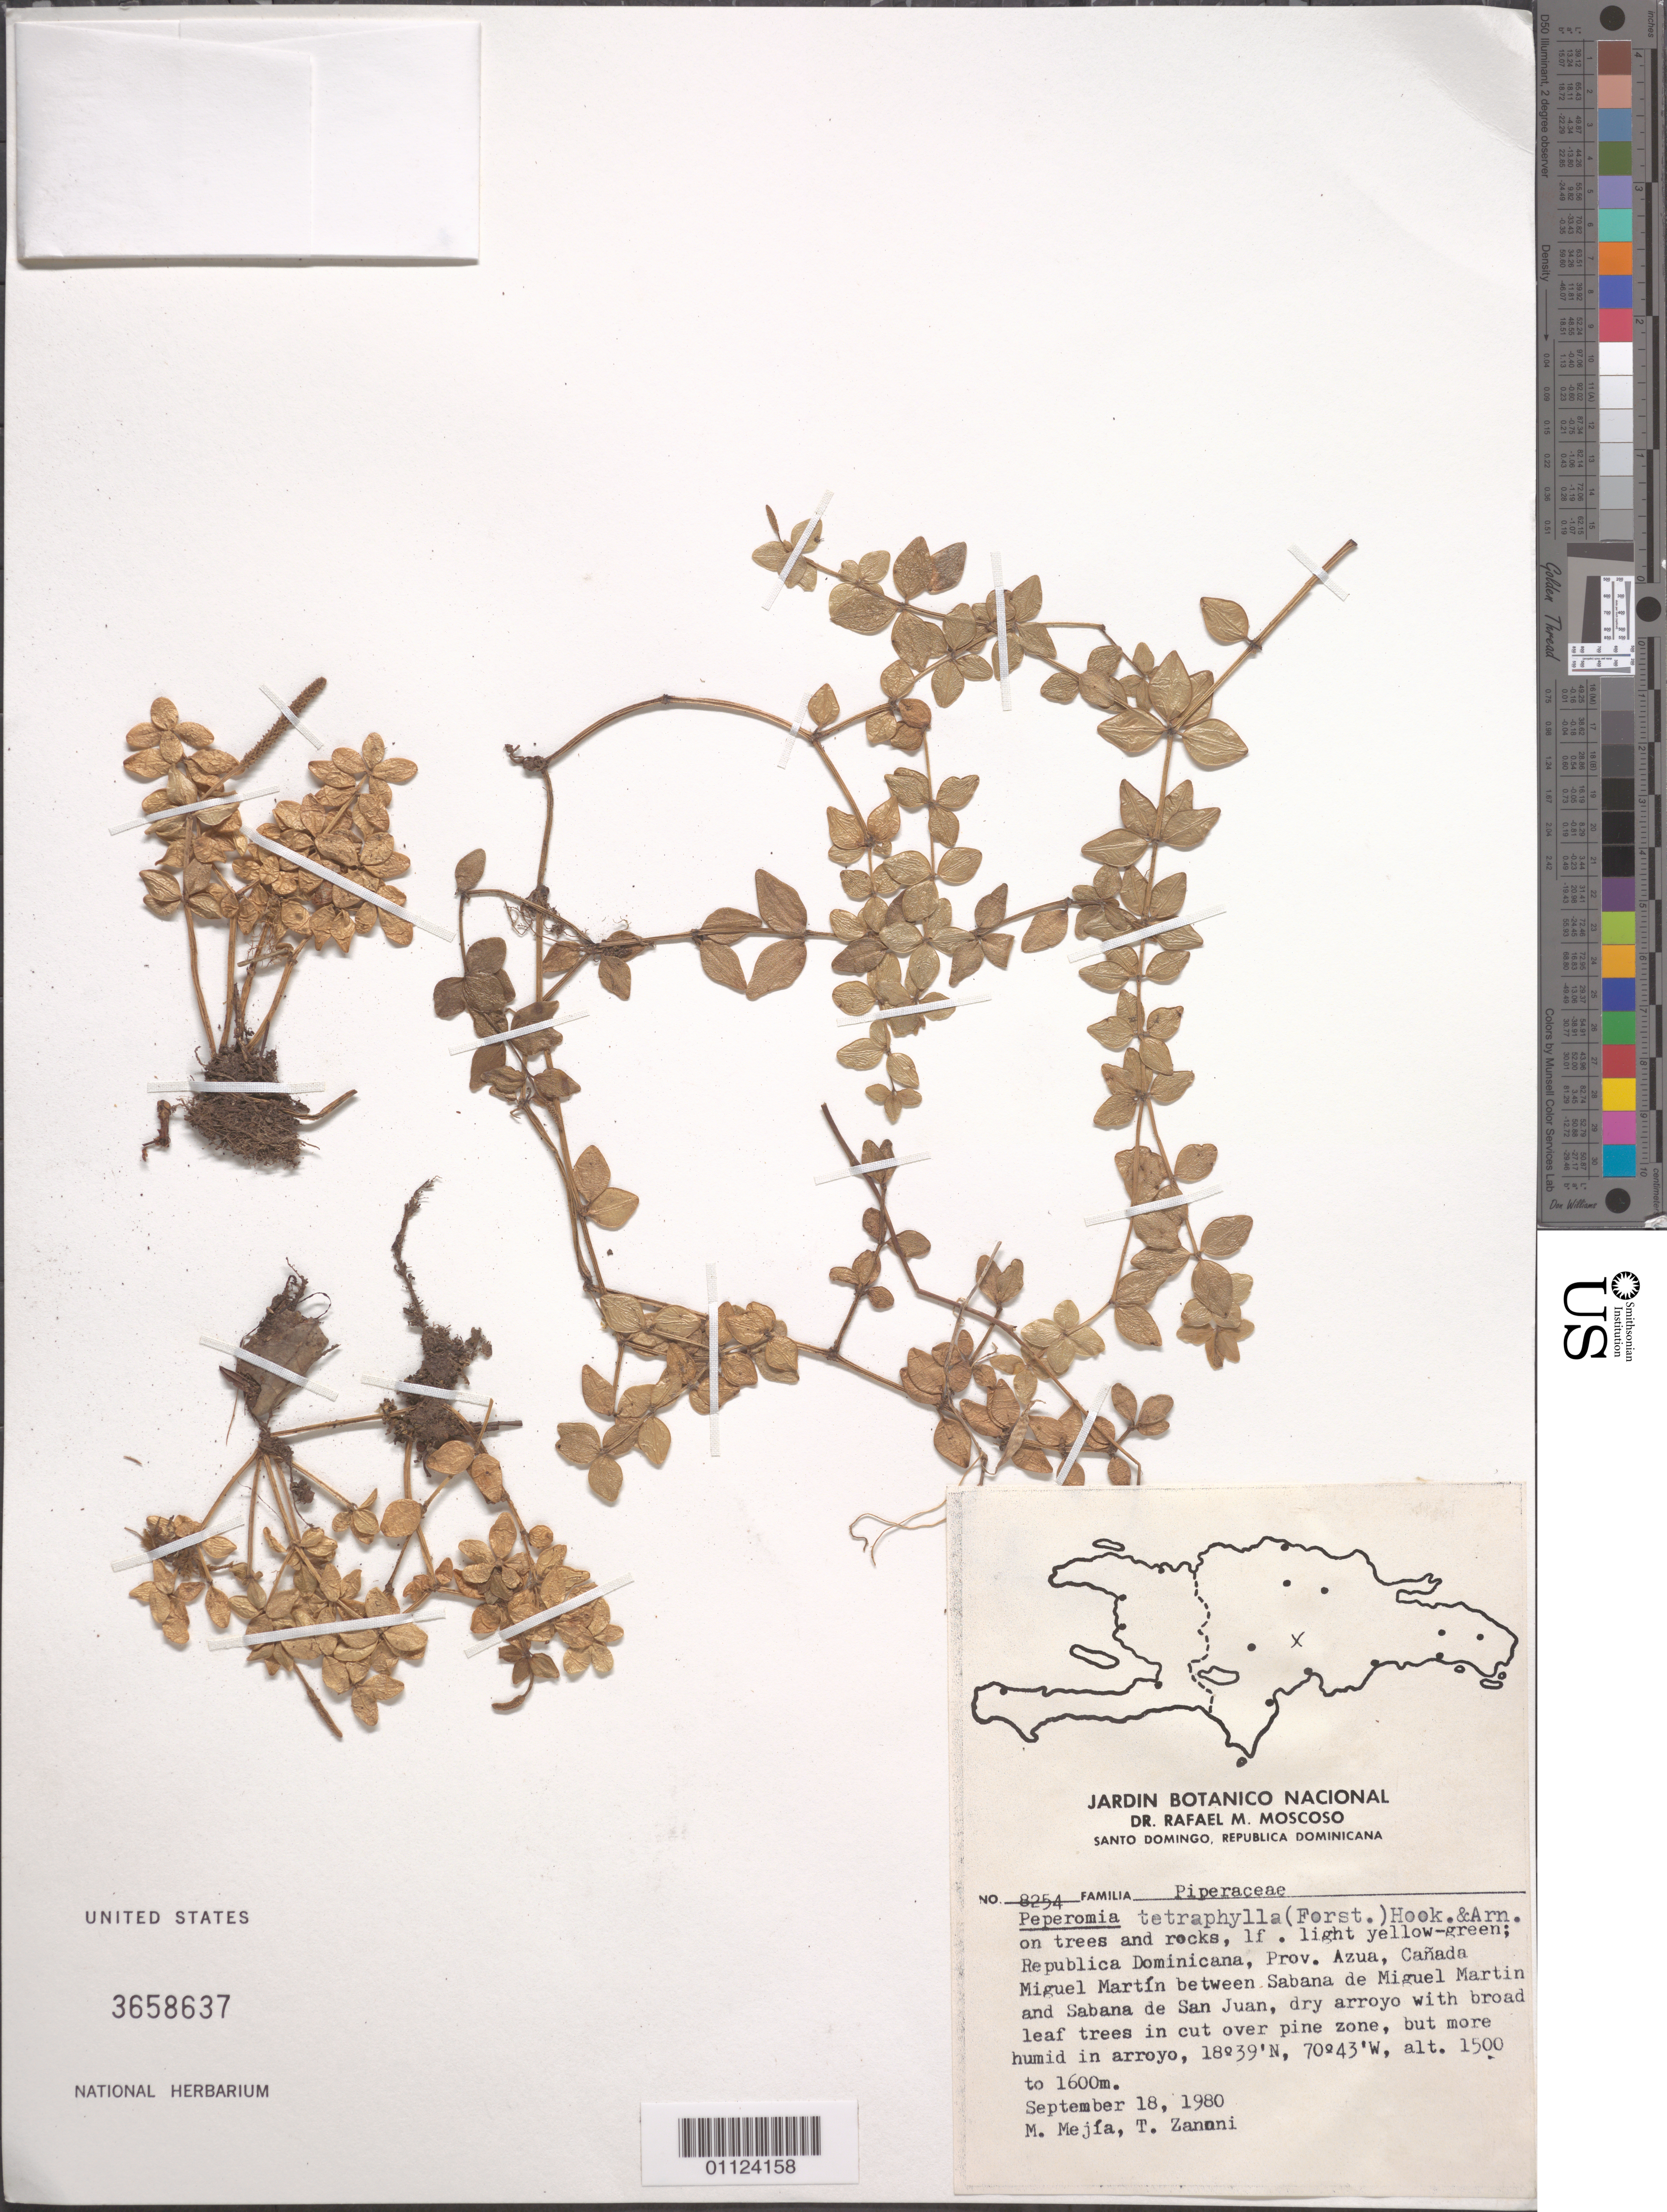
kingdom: Plantae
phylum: Tracheophyta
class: Magnoliopsida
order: Piperales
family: Piperaceae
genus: Peperomia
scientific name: Peperomia trichopus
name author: Trel. in J.F. Macbr.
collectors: M. Mejia & T. A. Zanoni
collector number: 8254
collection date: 1980-09-18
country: Dominican Republic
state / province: Azua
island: Hispaniola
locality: Cañada Miguel Martín between Sabana de Miguel Martin and Sabana de San Juan.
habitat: Dry arroyo with broad leaf trees in cut-over pine zone, but more humid in arroyo.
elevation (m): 1500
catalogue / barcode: US 3658637